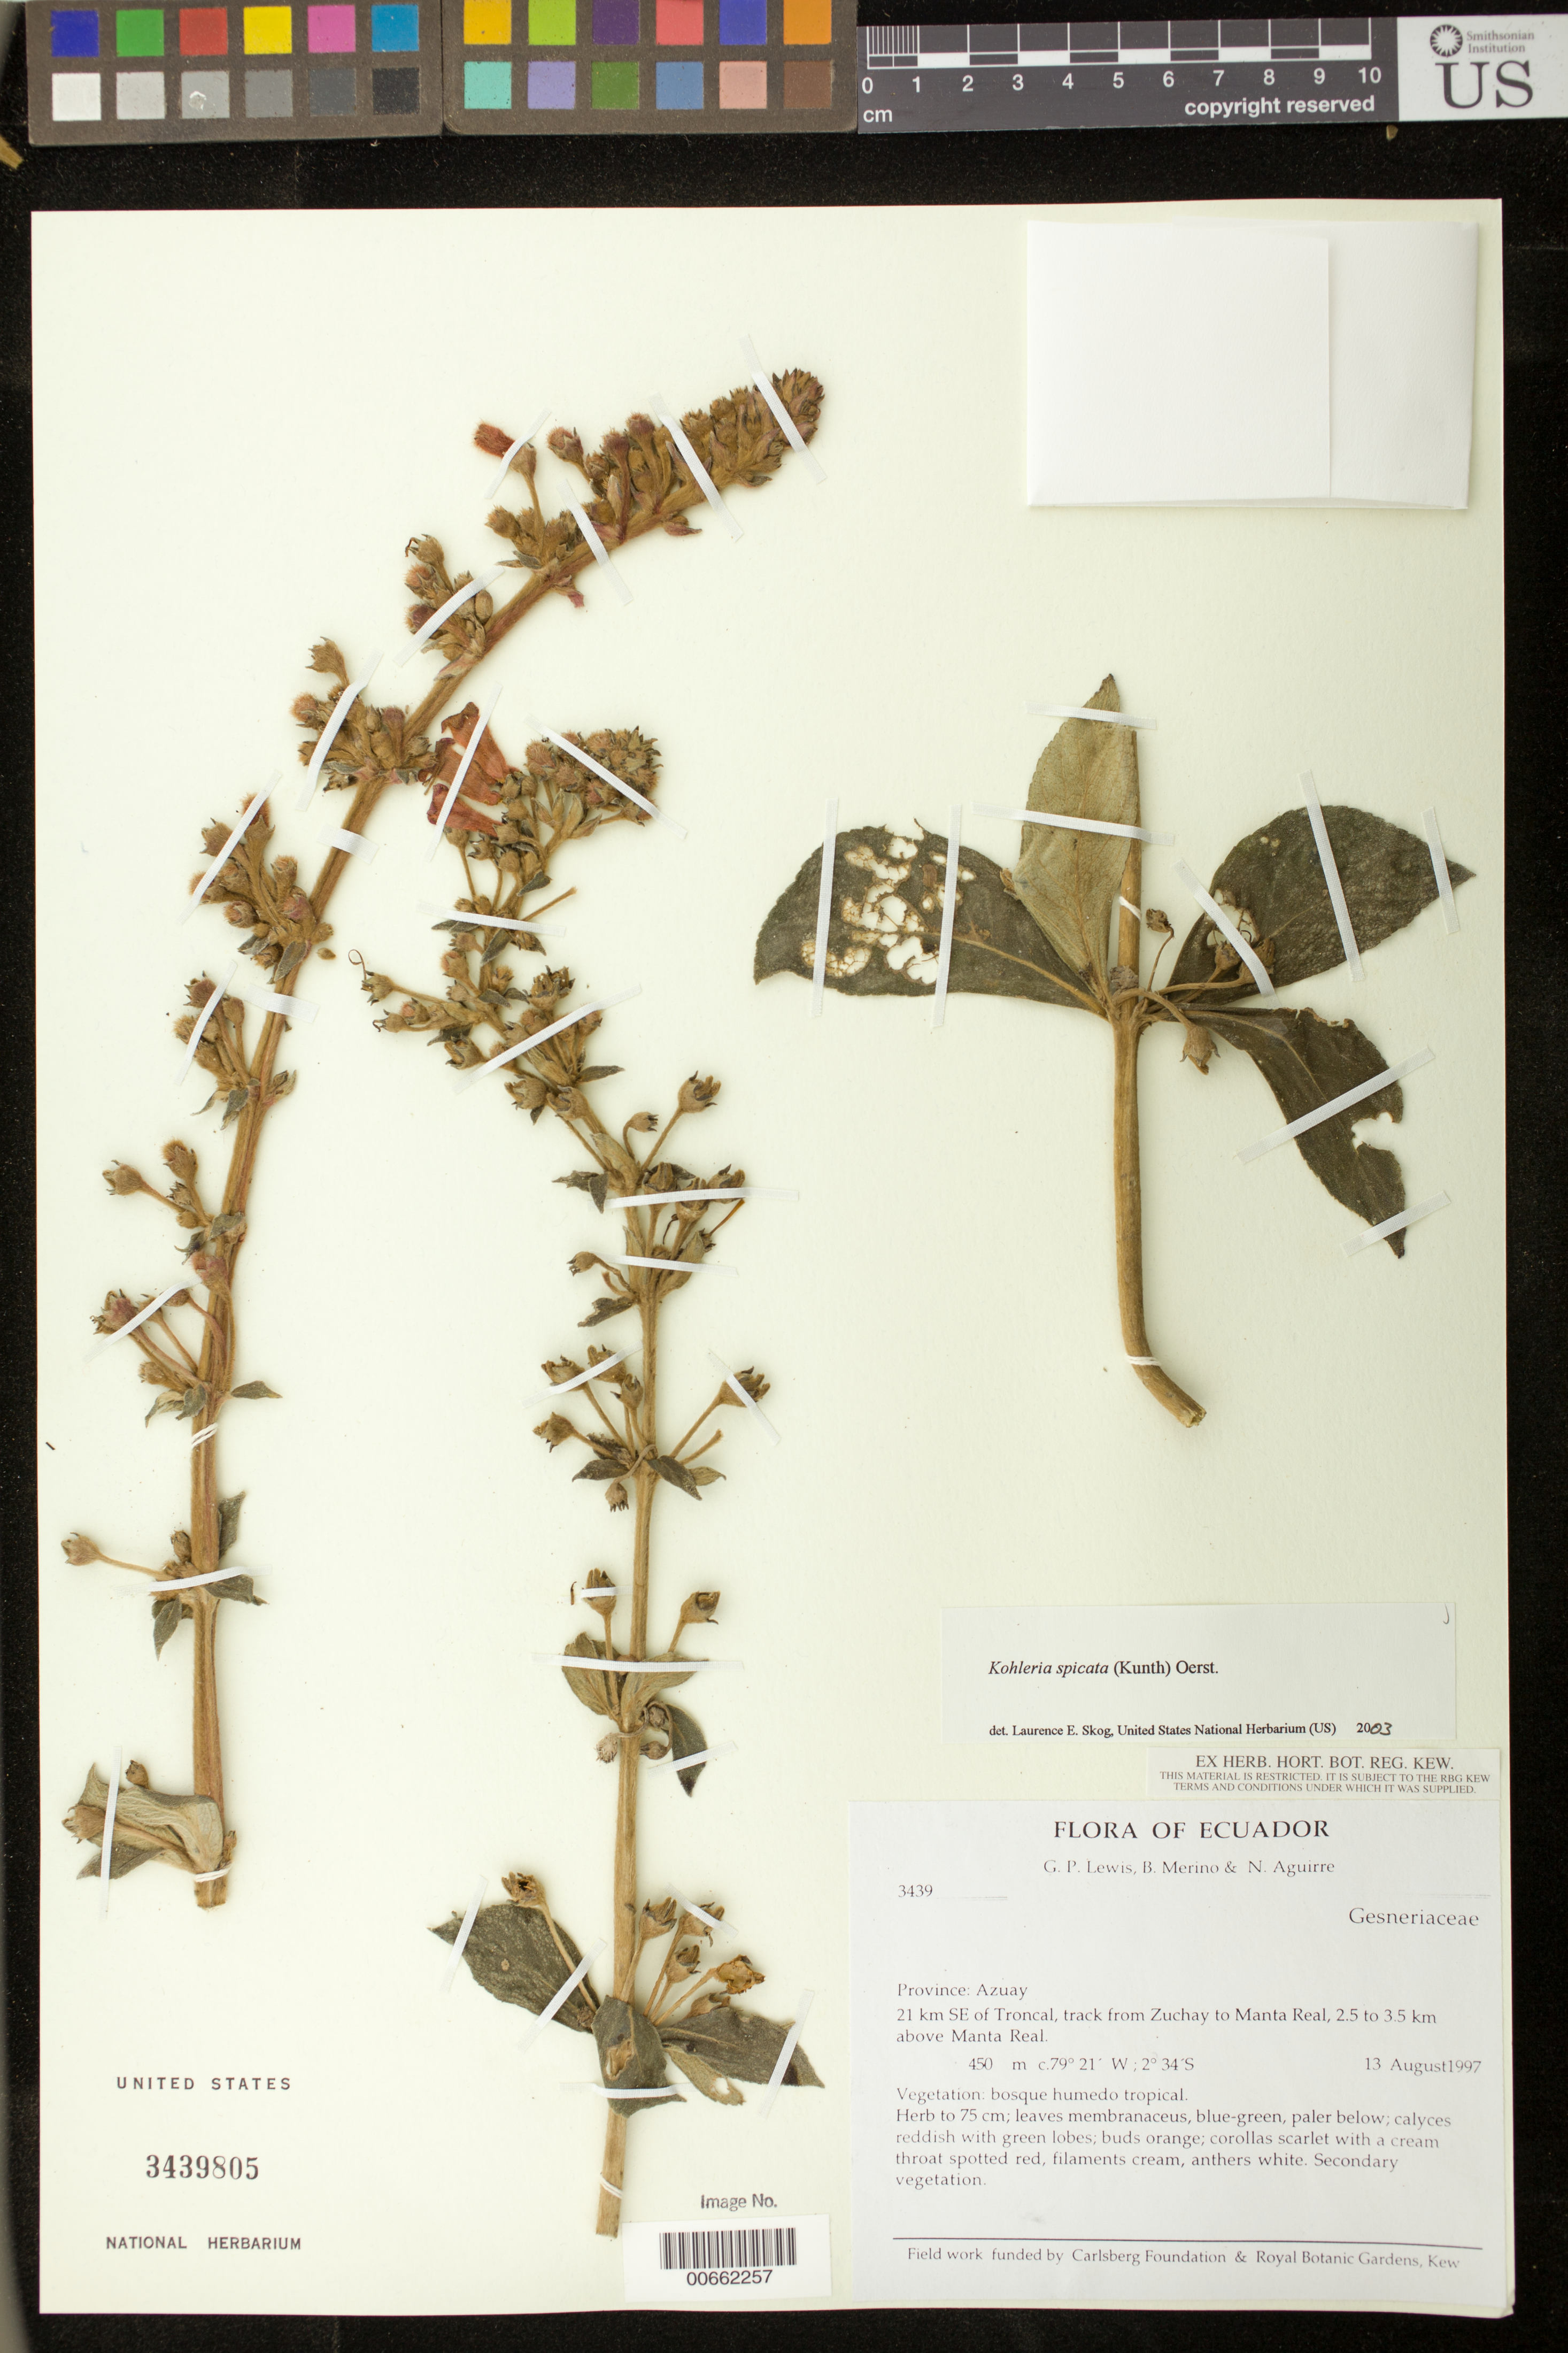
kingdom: Plantae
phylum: Tracheophyta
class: Magnoliopsida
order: Lamiales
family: Gesneriaceae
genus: Kohleria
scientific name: Kohleria spicata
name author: (Kunth) Oerst.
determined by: Skog, Laurence E.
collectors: G. P. Lewis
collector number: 3439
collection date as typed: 13 Aug 1997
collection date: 1997-08-13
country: Ecuador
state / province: Azuay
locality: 21 km SE of Troncal, track from Zuchay to Manta Real, 2.5 to 3.5 km above Manta Real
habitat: Bosque húmedo tropical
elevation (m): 450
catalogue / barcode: US 3439805